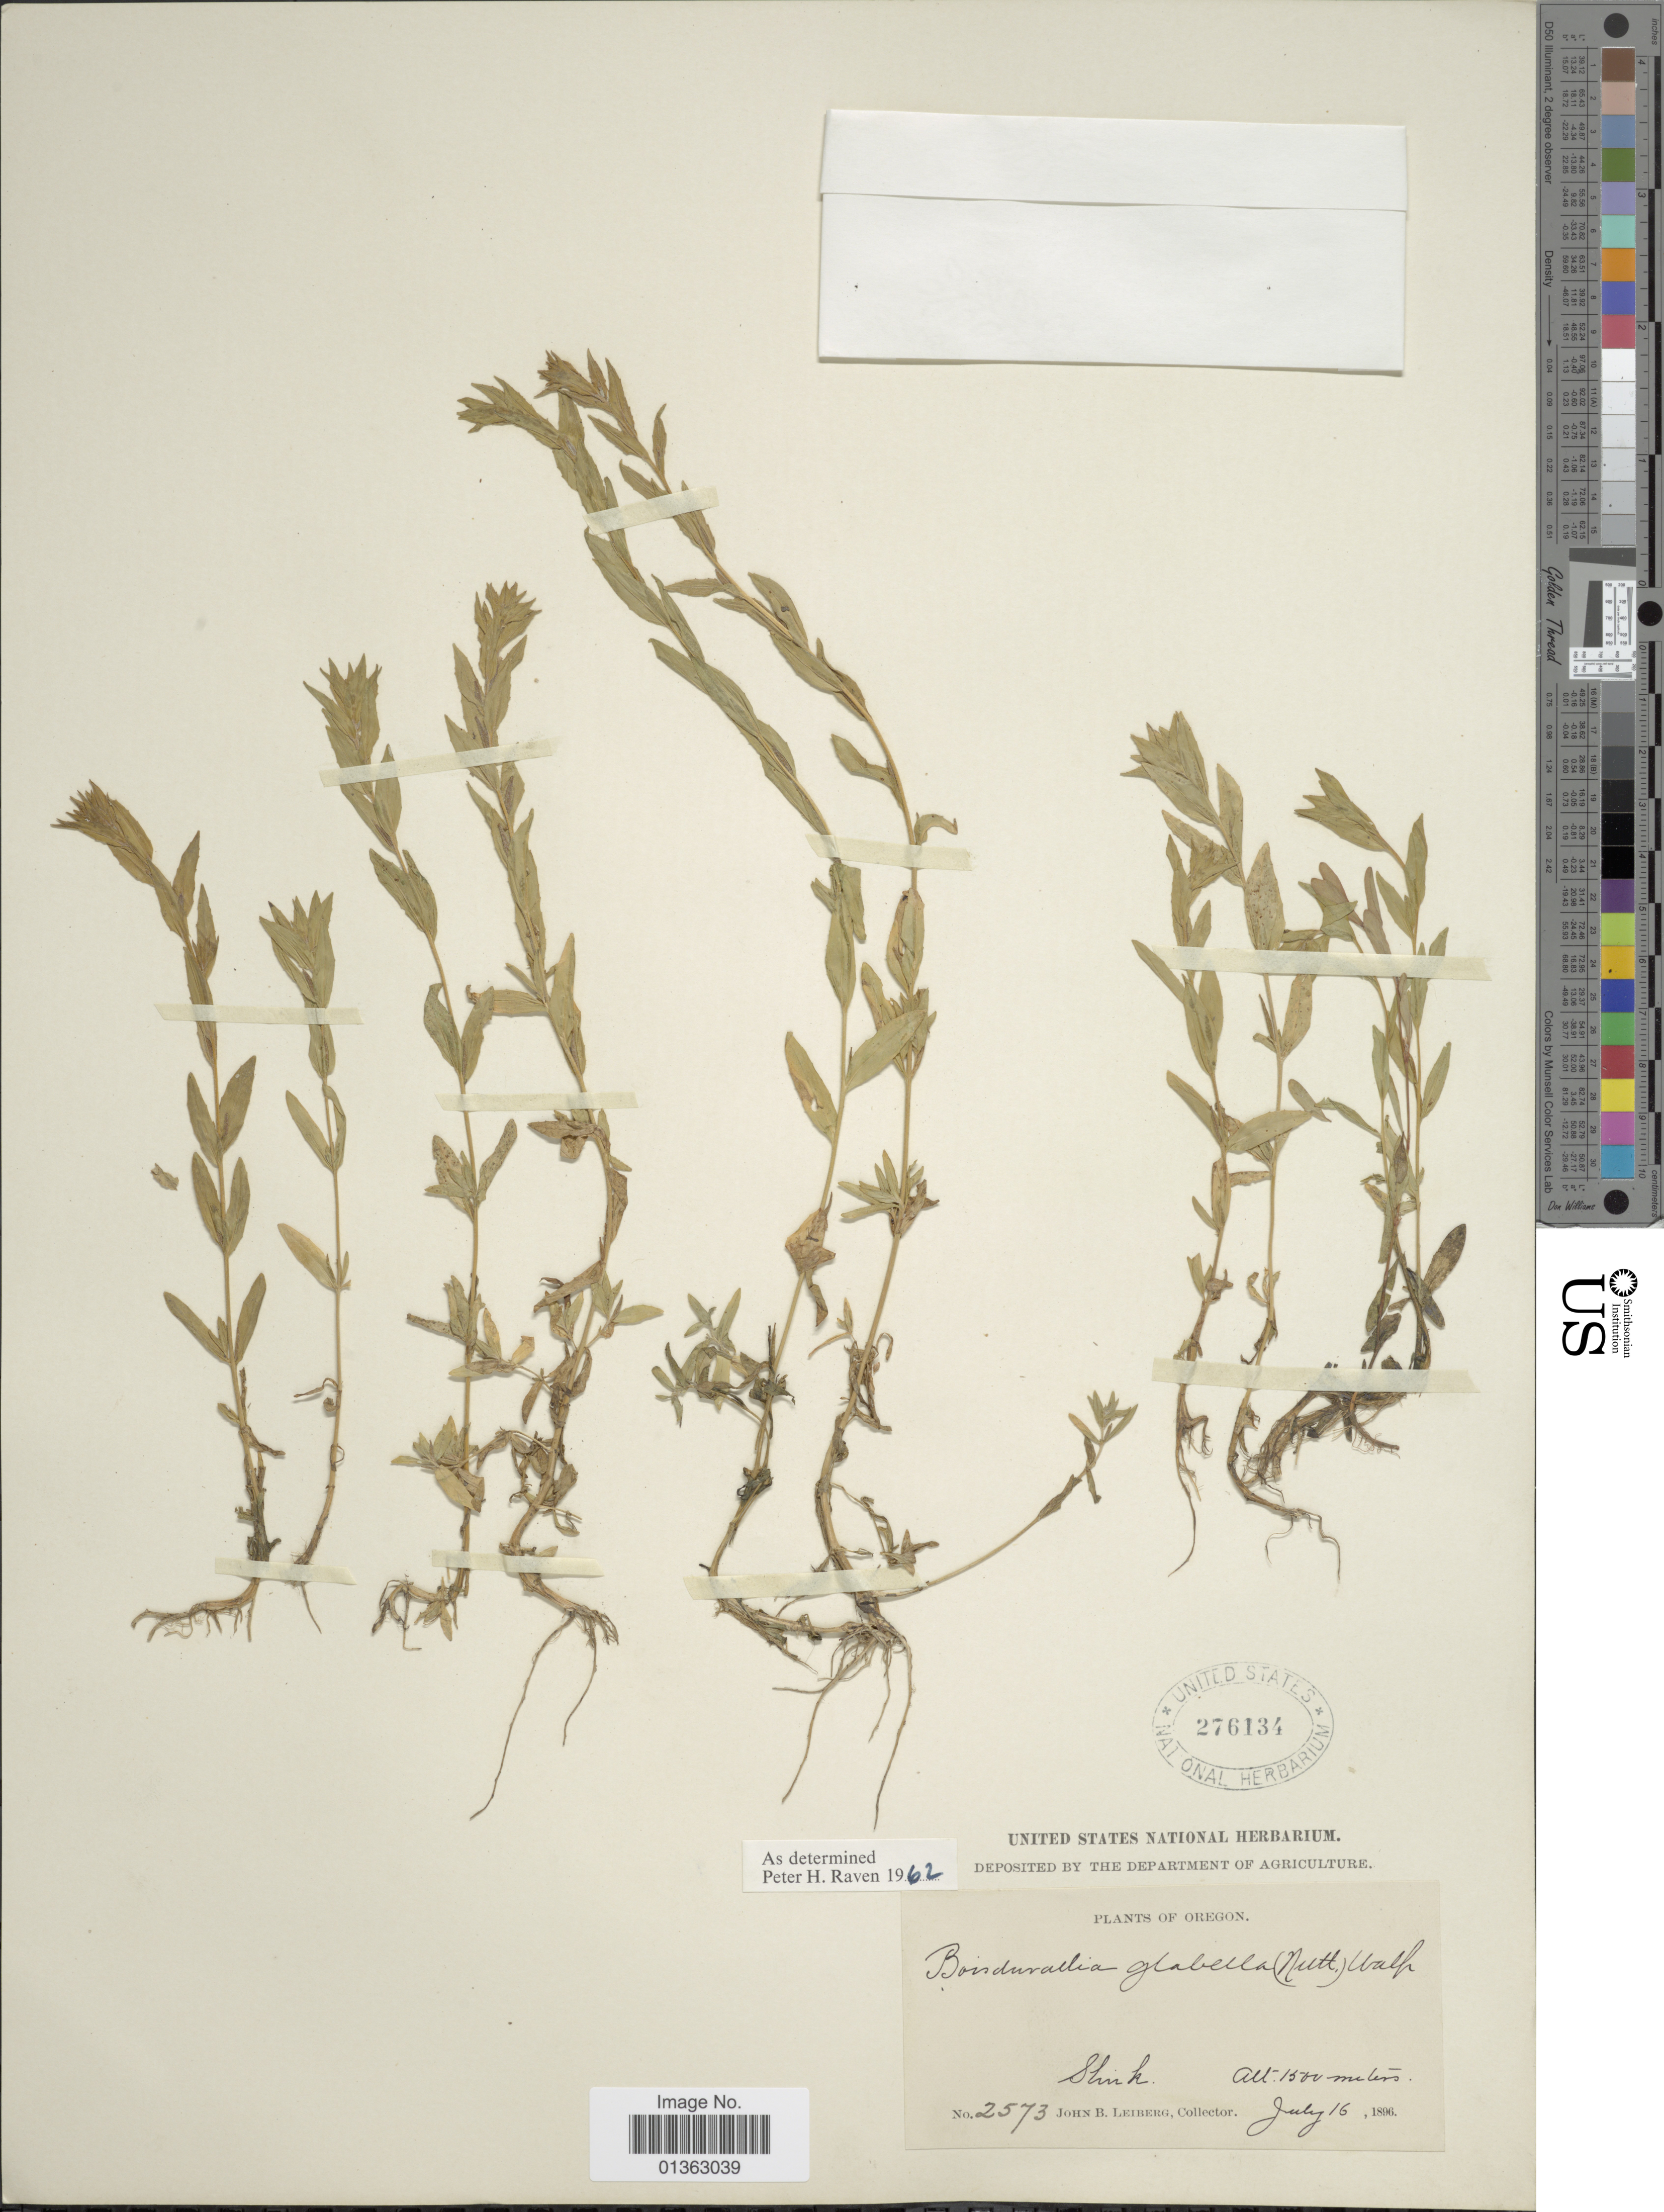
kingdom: Plantae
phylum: Tracheophyta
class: Magnoliopsida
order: Myrtales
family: Onagraceae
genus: Epilobium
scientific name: Epilobium campestre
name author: (Jeps.) Hoch & W.L. Wagner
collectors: J. B. Leiberg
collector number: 2573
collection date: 1896-07-16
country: United States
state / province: Oregon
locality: Shrik.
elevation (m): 1500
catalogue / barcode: US 276134